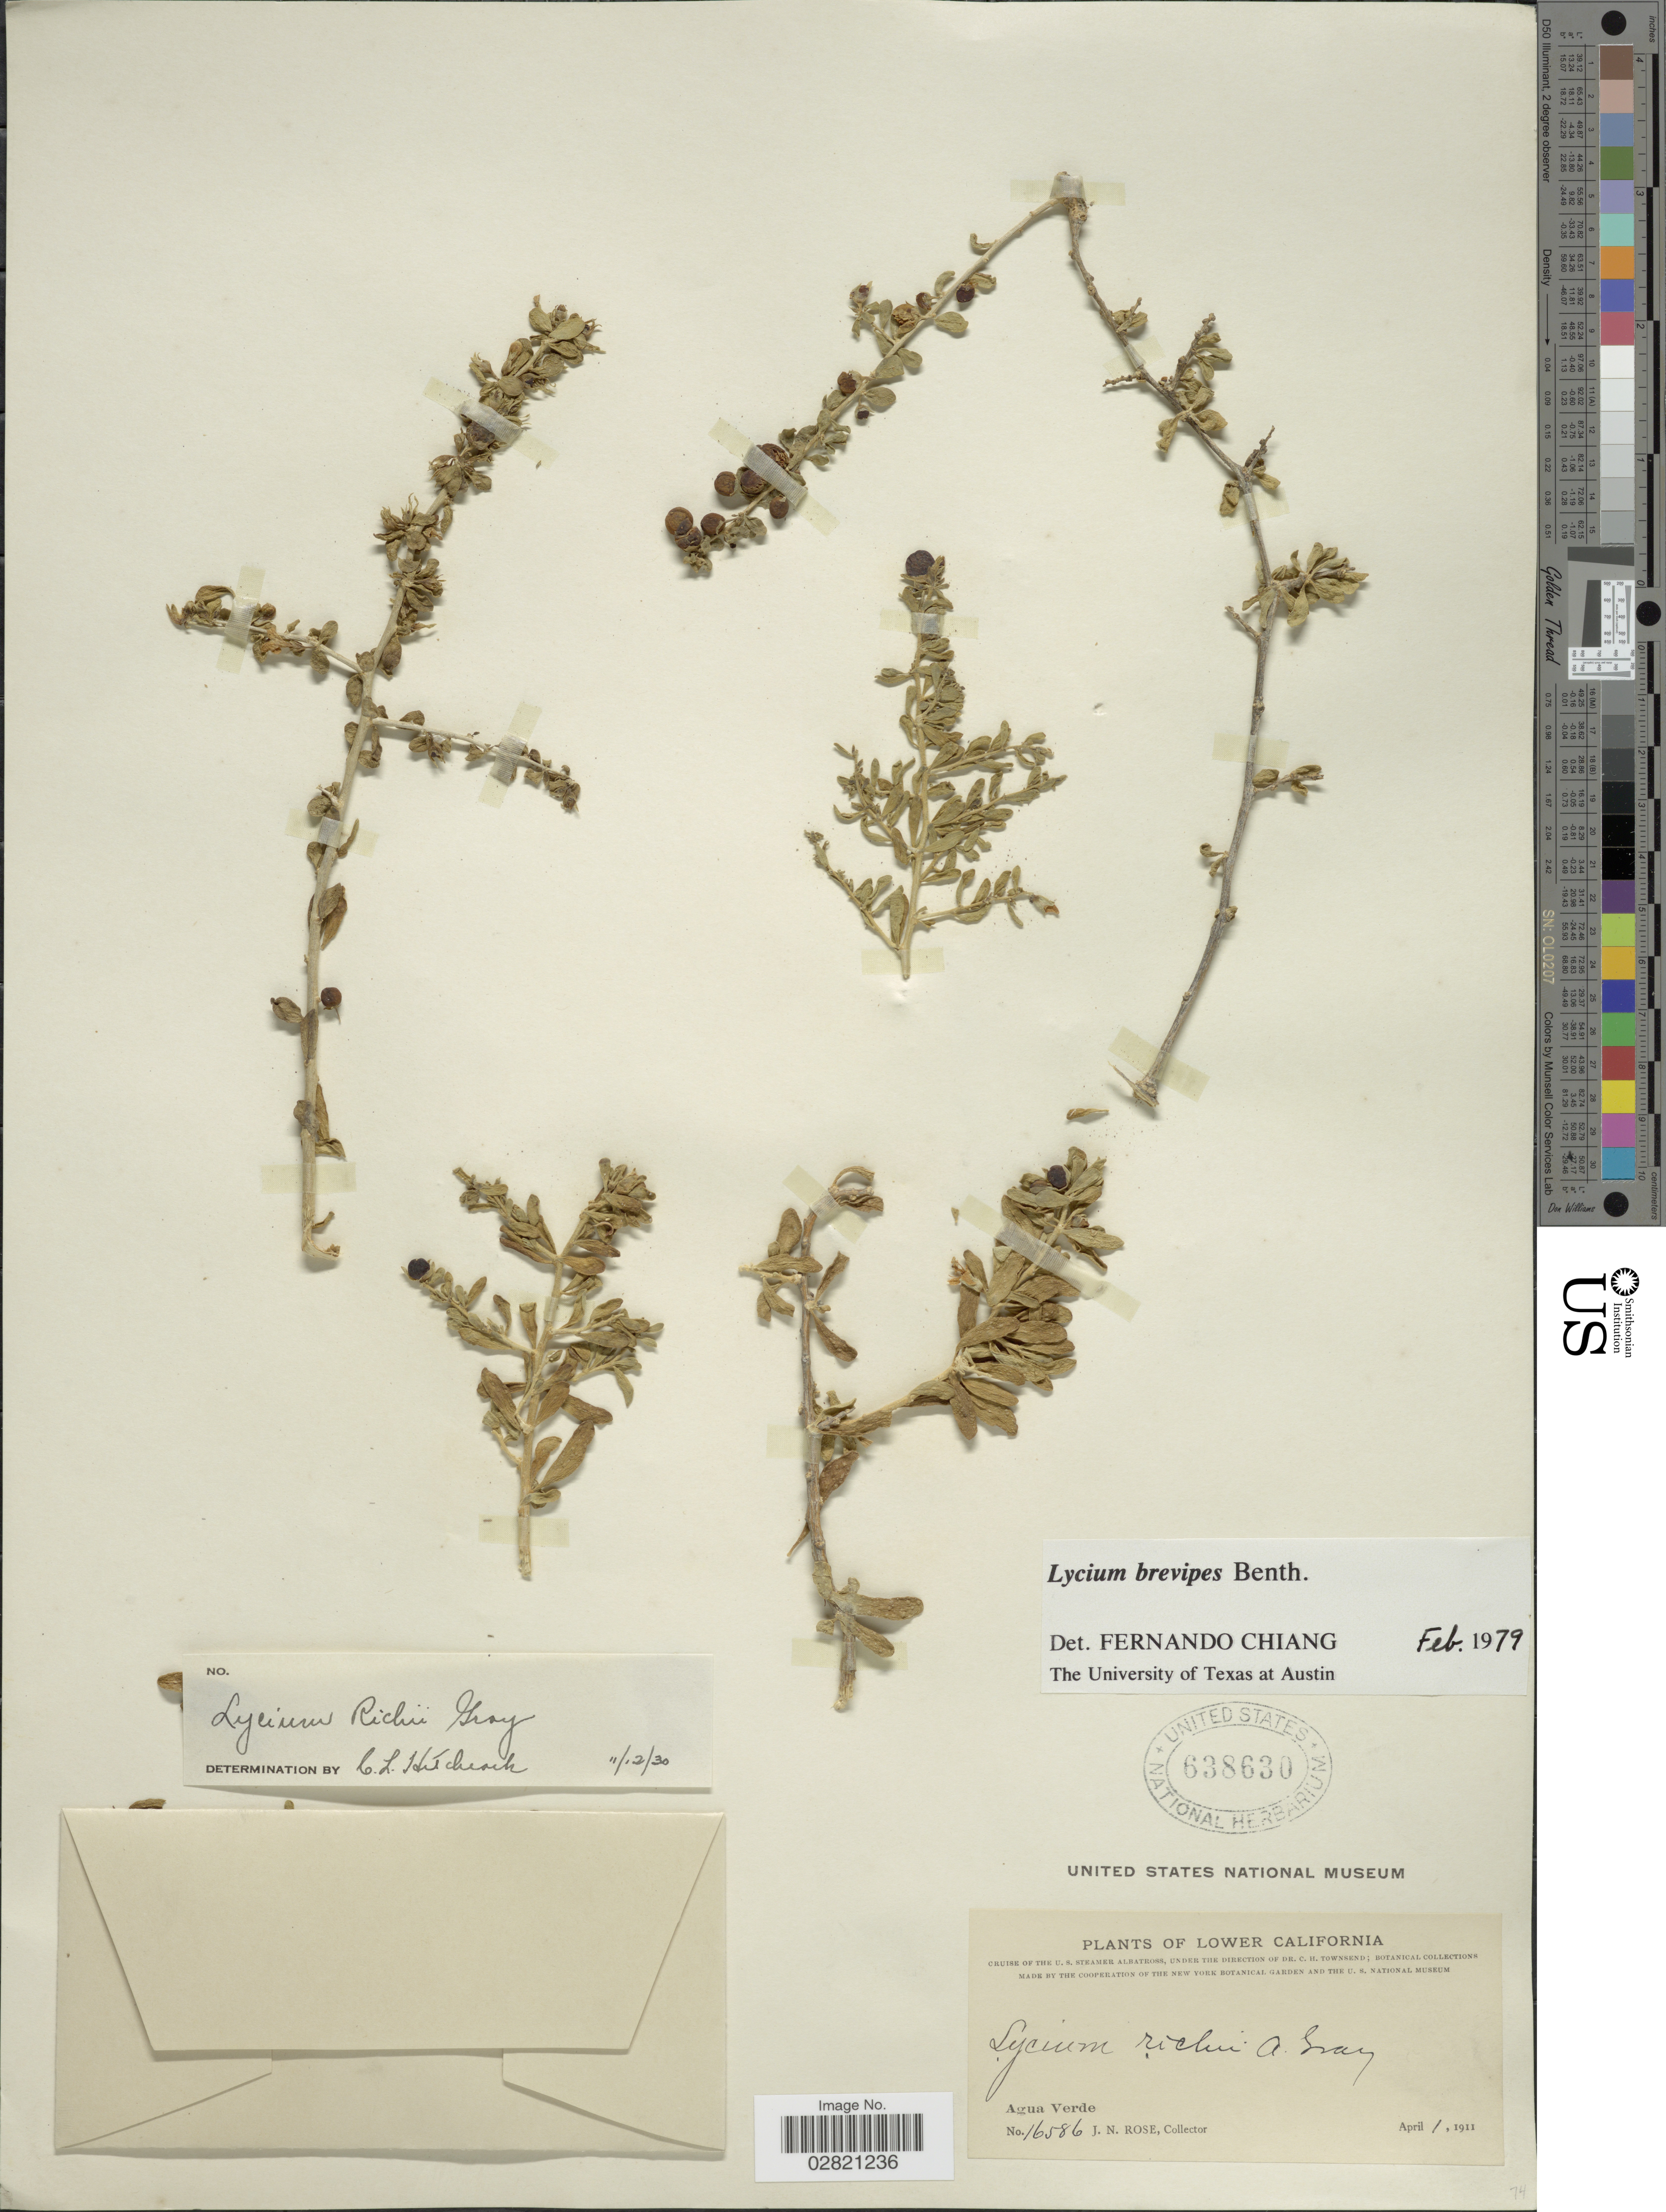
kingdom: Plantae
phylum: Tracheophyta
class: Magnoliopsida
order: Solanales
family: Solanaceae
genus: Lycium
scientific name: Lycium brevipes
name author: Benth.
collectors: J. N. Rose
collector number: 16586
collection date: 1911-04-01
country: Mexico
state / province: Baja California Sur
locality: Lower California, Agua Verde.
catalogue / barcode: US 638630